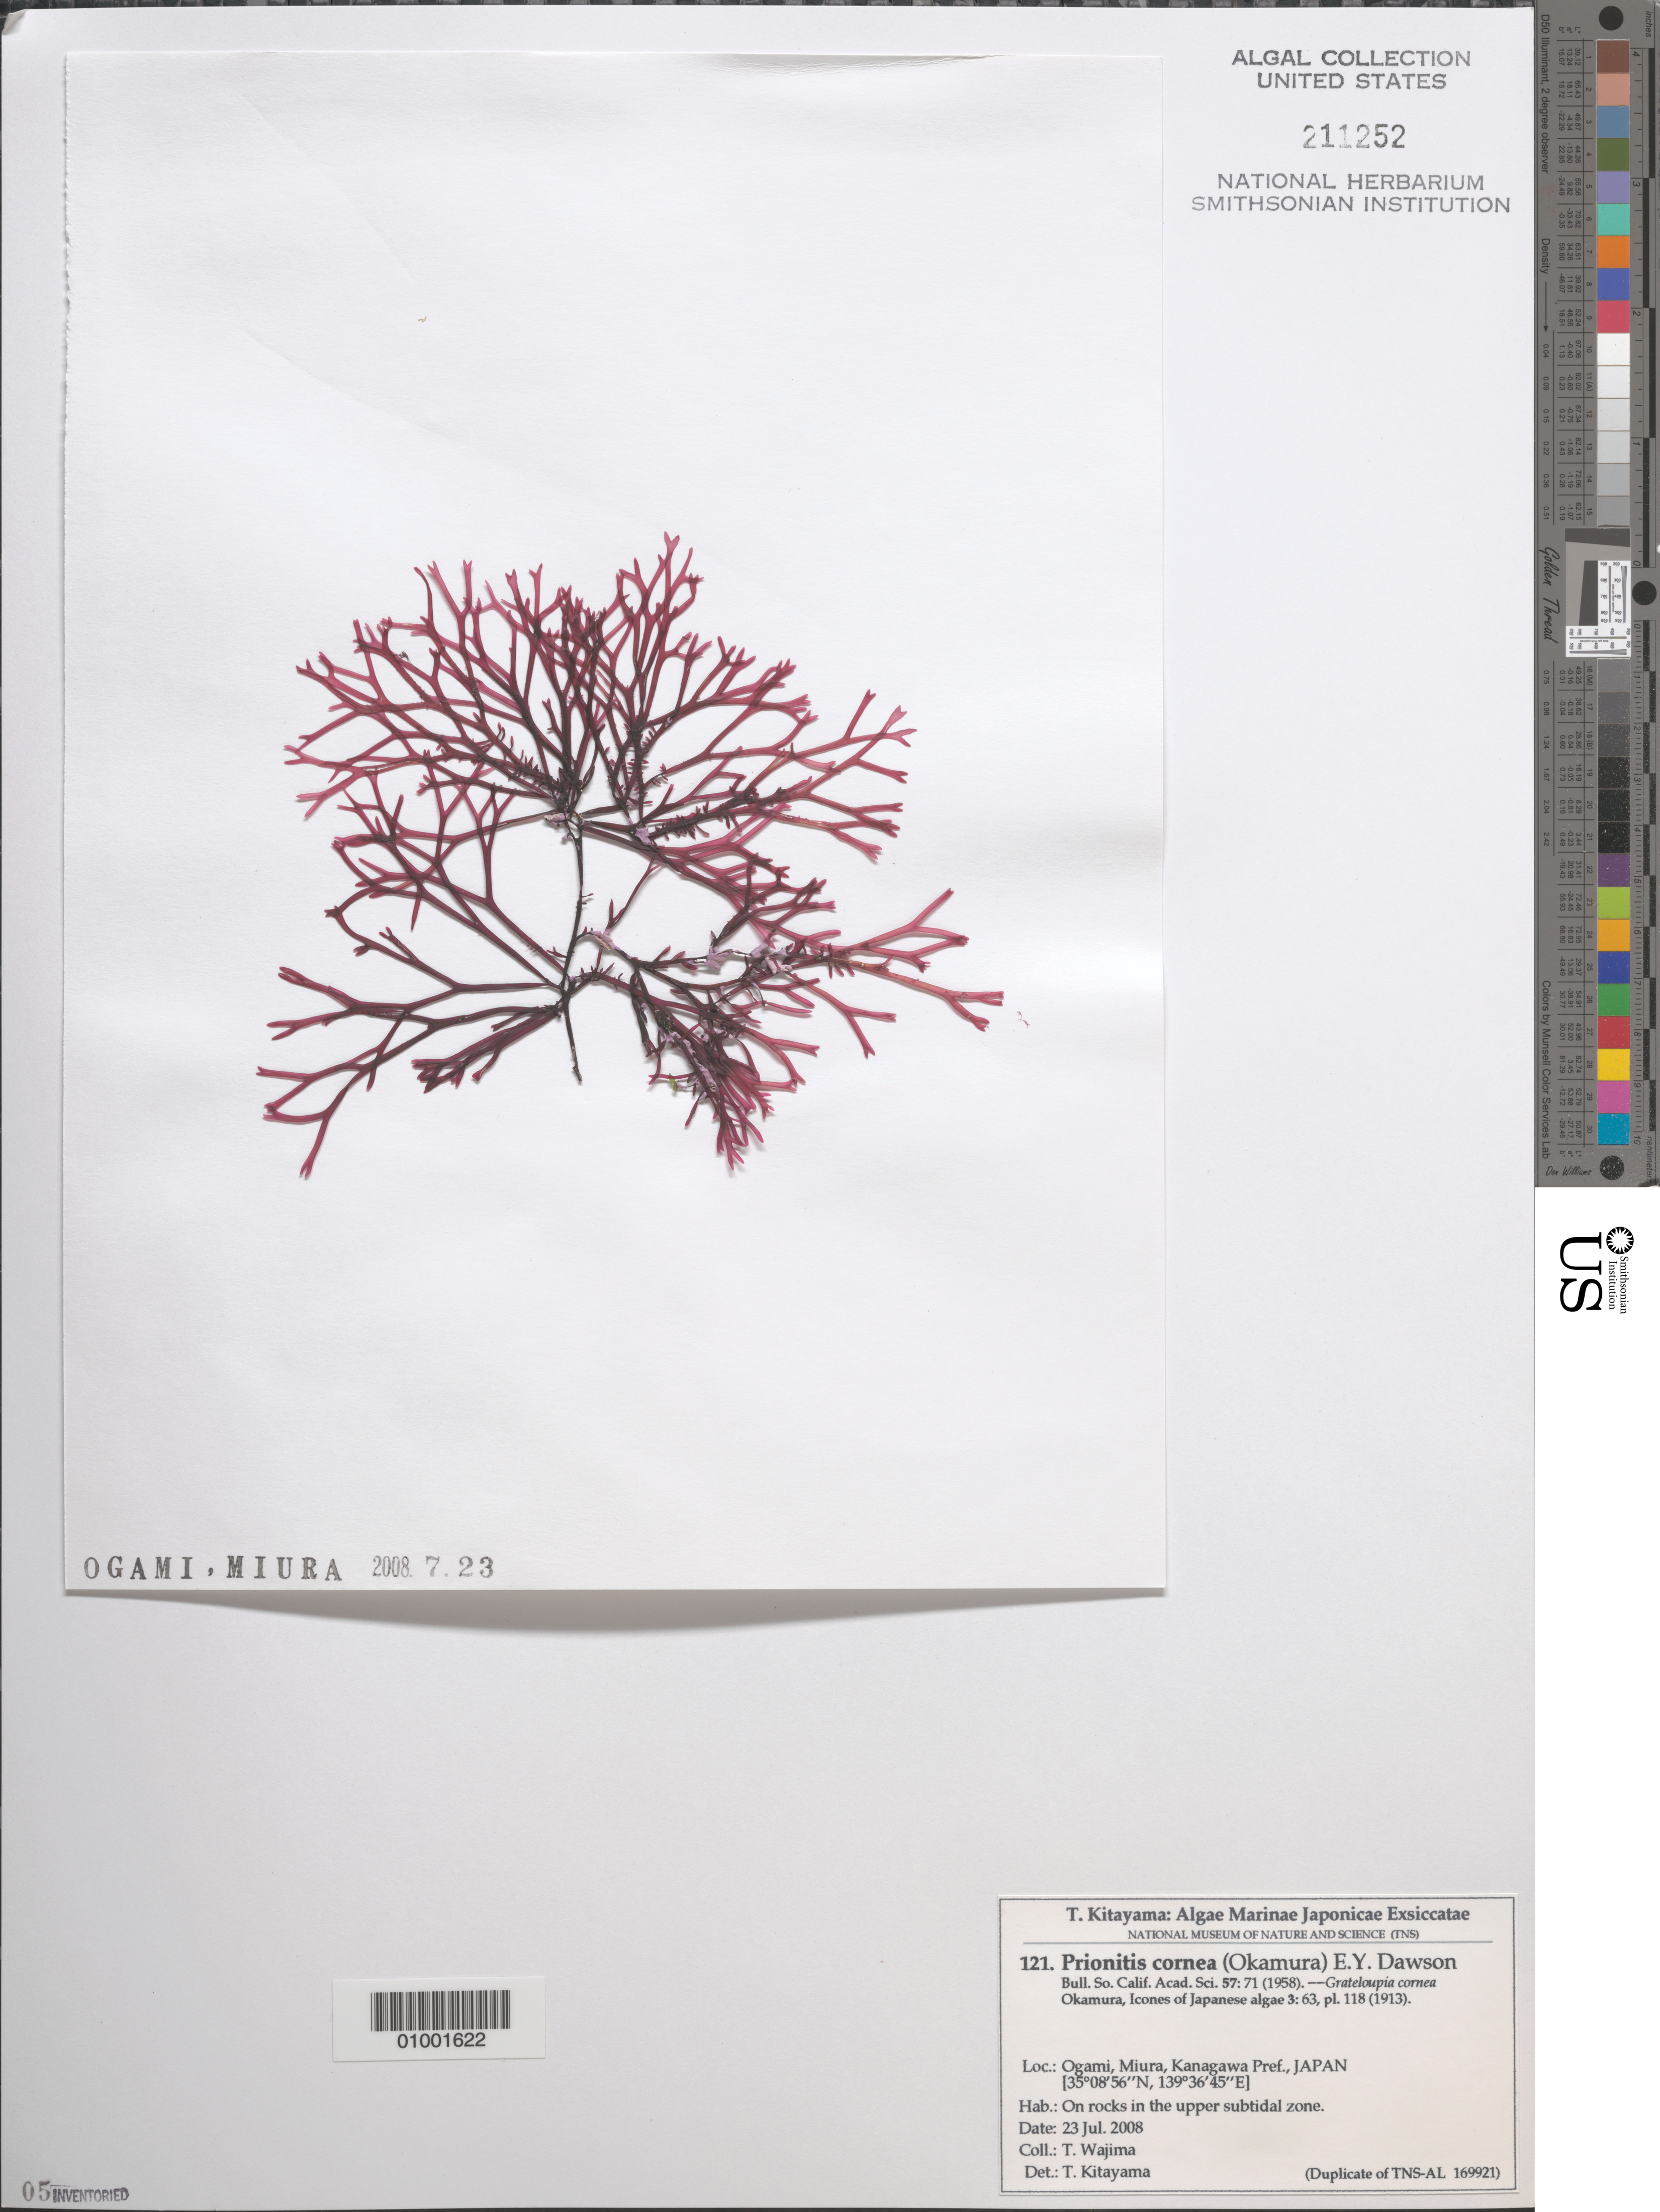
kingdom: Plantae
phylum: Rhodophyta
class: Florideophyceae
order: Halymeniales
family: Halymeniaceae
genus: Grateloupia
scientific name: Grateloupia cornea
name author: Okamura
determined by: Algae name updating Project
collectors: T. Wajima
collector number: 121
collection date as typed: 23 Jul 2008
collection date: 2008-07-23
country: Japan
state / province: Kanagawa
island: Honshu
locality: Ogami, Miura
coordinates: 35 08'56"N, 139 36'45"E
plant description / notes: Kitayama, T., Algae Marinae Japonicae Exsiccatae, Fasc. V (Nos. 101-125)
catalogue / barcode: US 211252